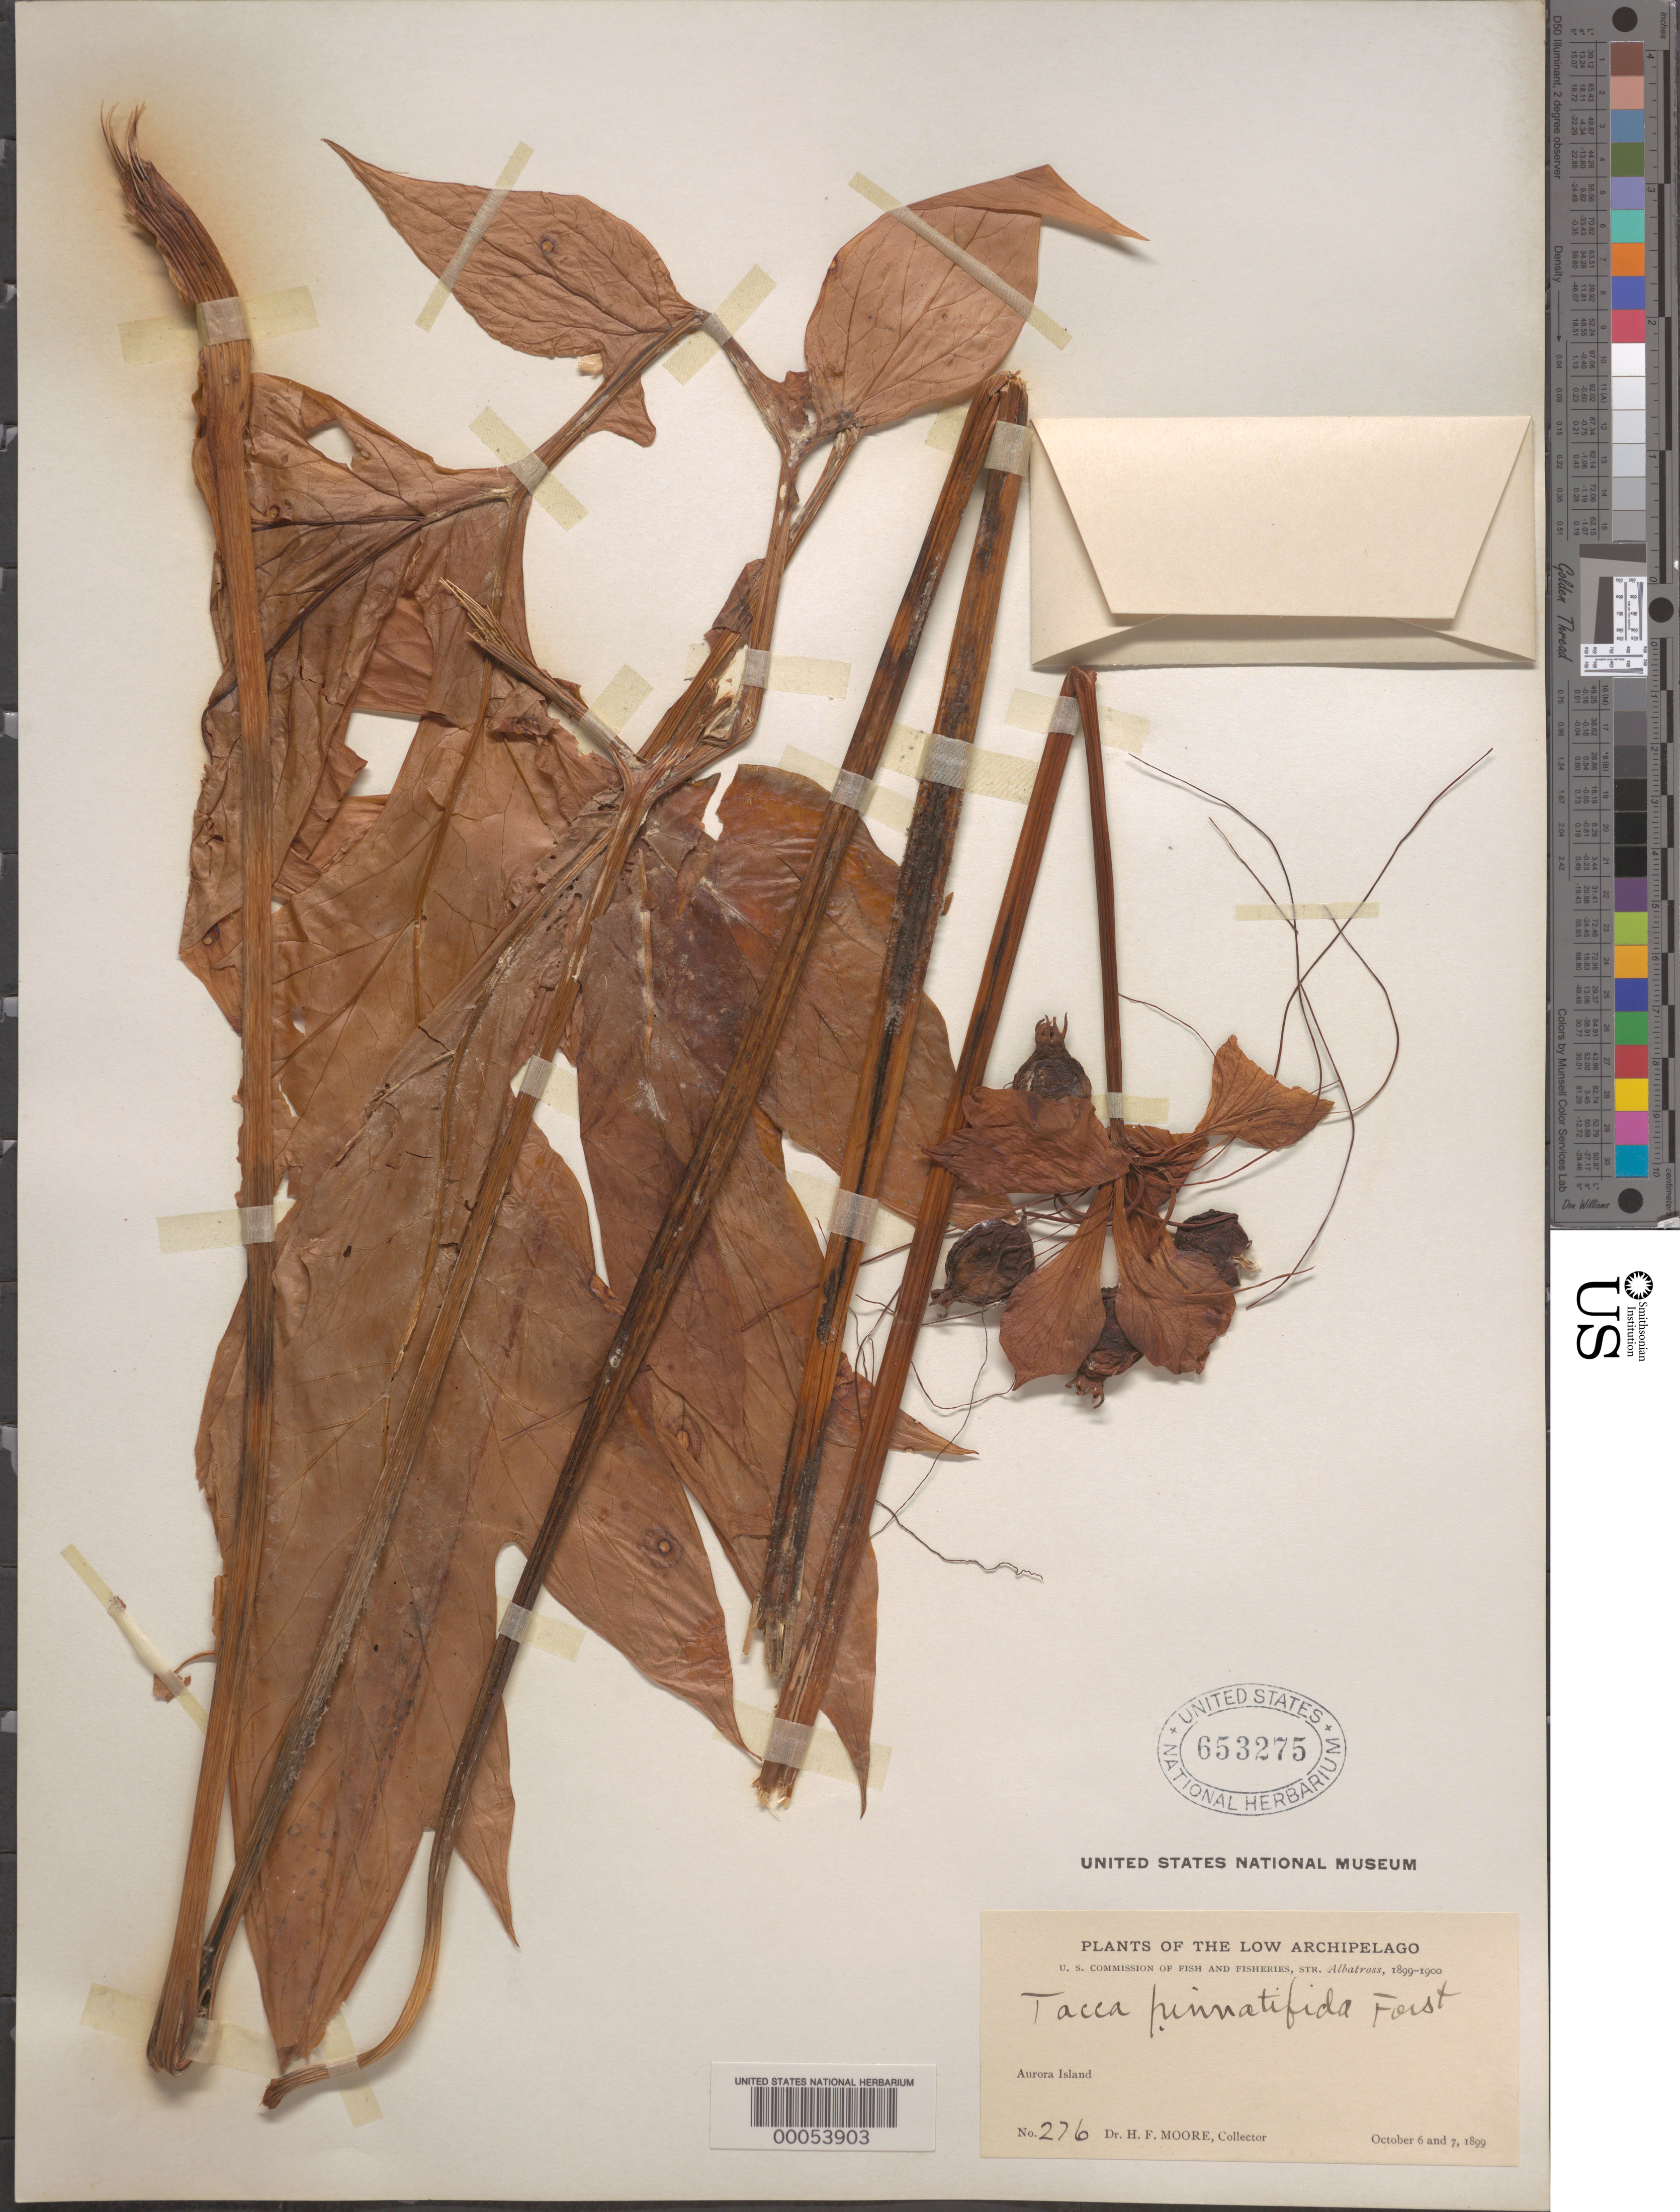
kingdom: Plantae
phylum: Tracheophyta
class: Liliopsida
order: Dioscoreales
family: Dioscoreaceae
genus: Tacca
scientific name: Tacca leontopetaloides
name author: (L.) Kuntze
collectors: D. Moore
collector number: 276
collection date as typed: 06 Oct 1899 to 07 Oct 1899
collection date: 1899-10-06/1899-10-07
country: French Polynesia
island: Makatea [Aurora]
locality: Aurora i. [= makatea i.] [Tuamotu Archipelago]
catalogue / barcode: US 653275